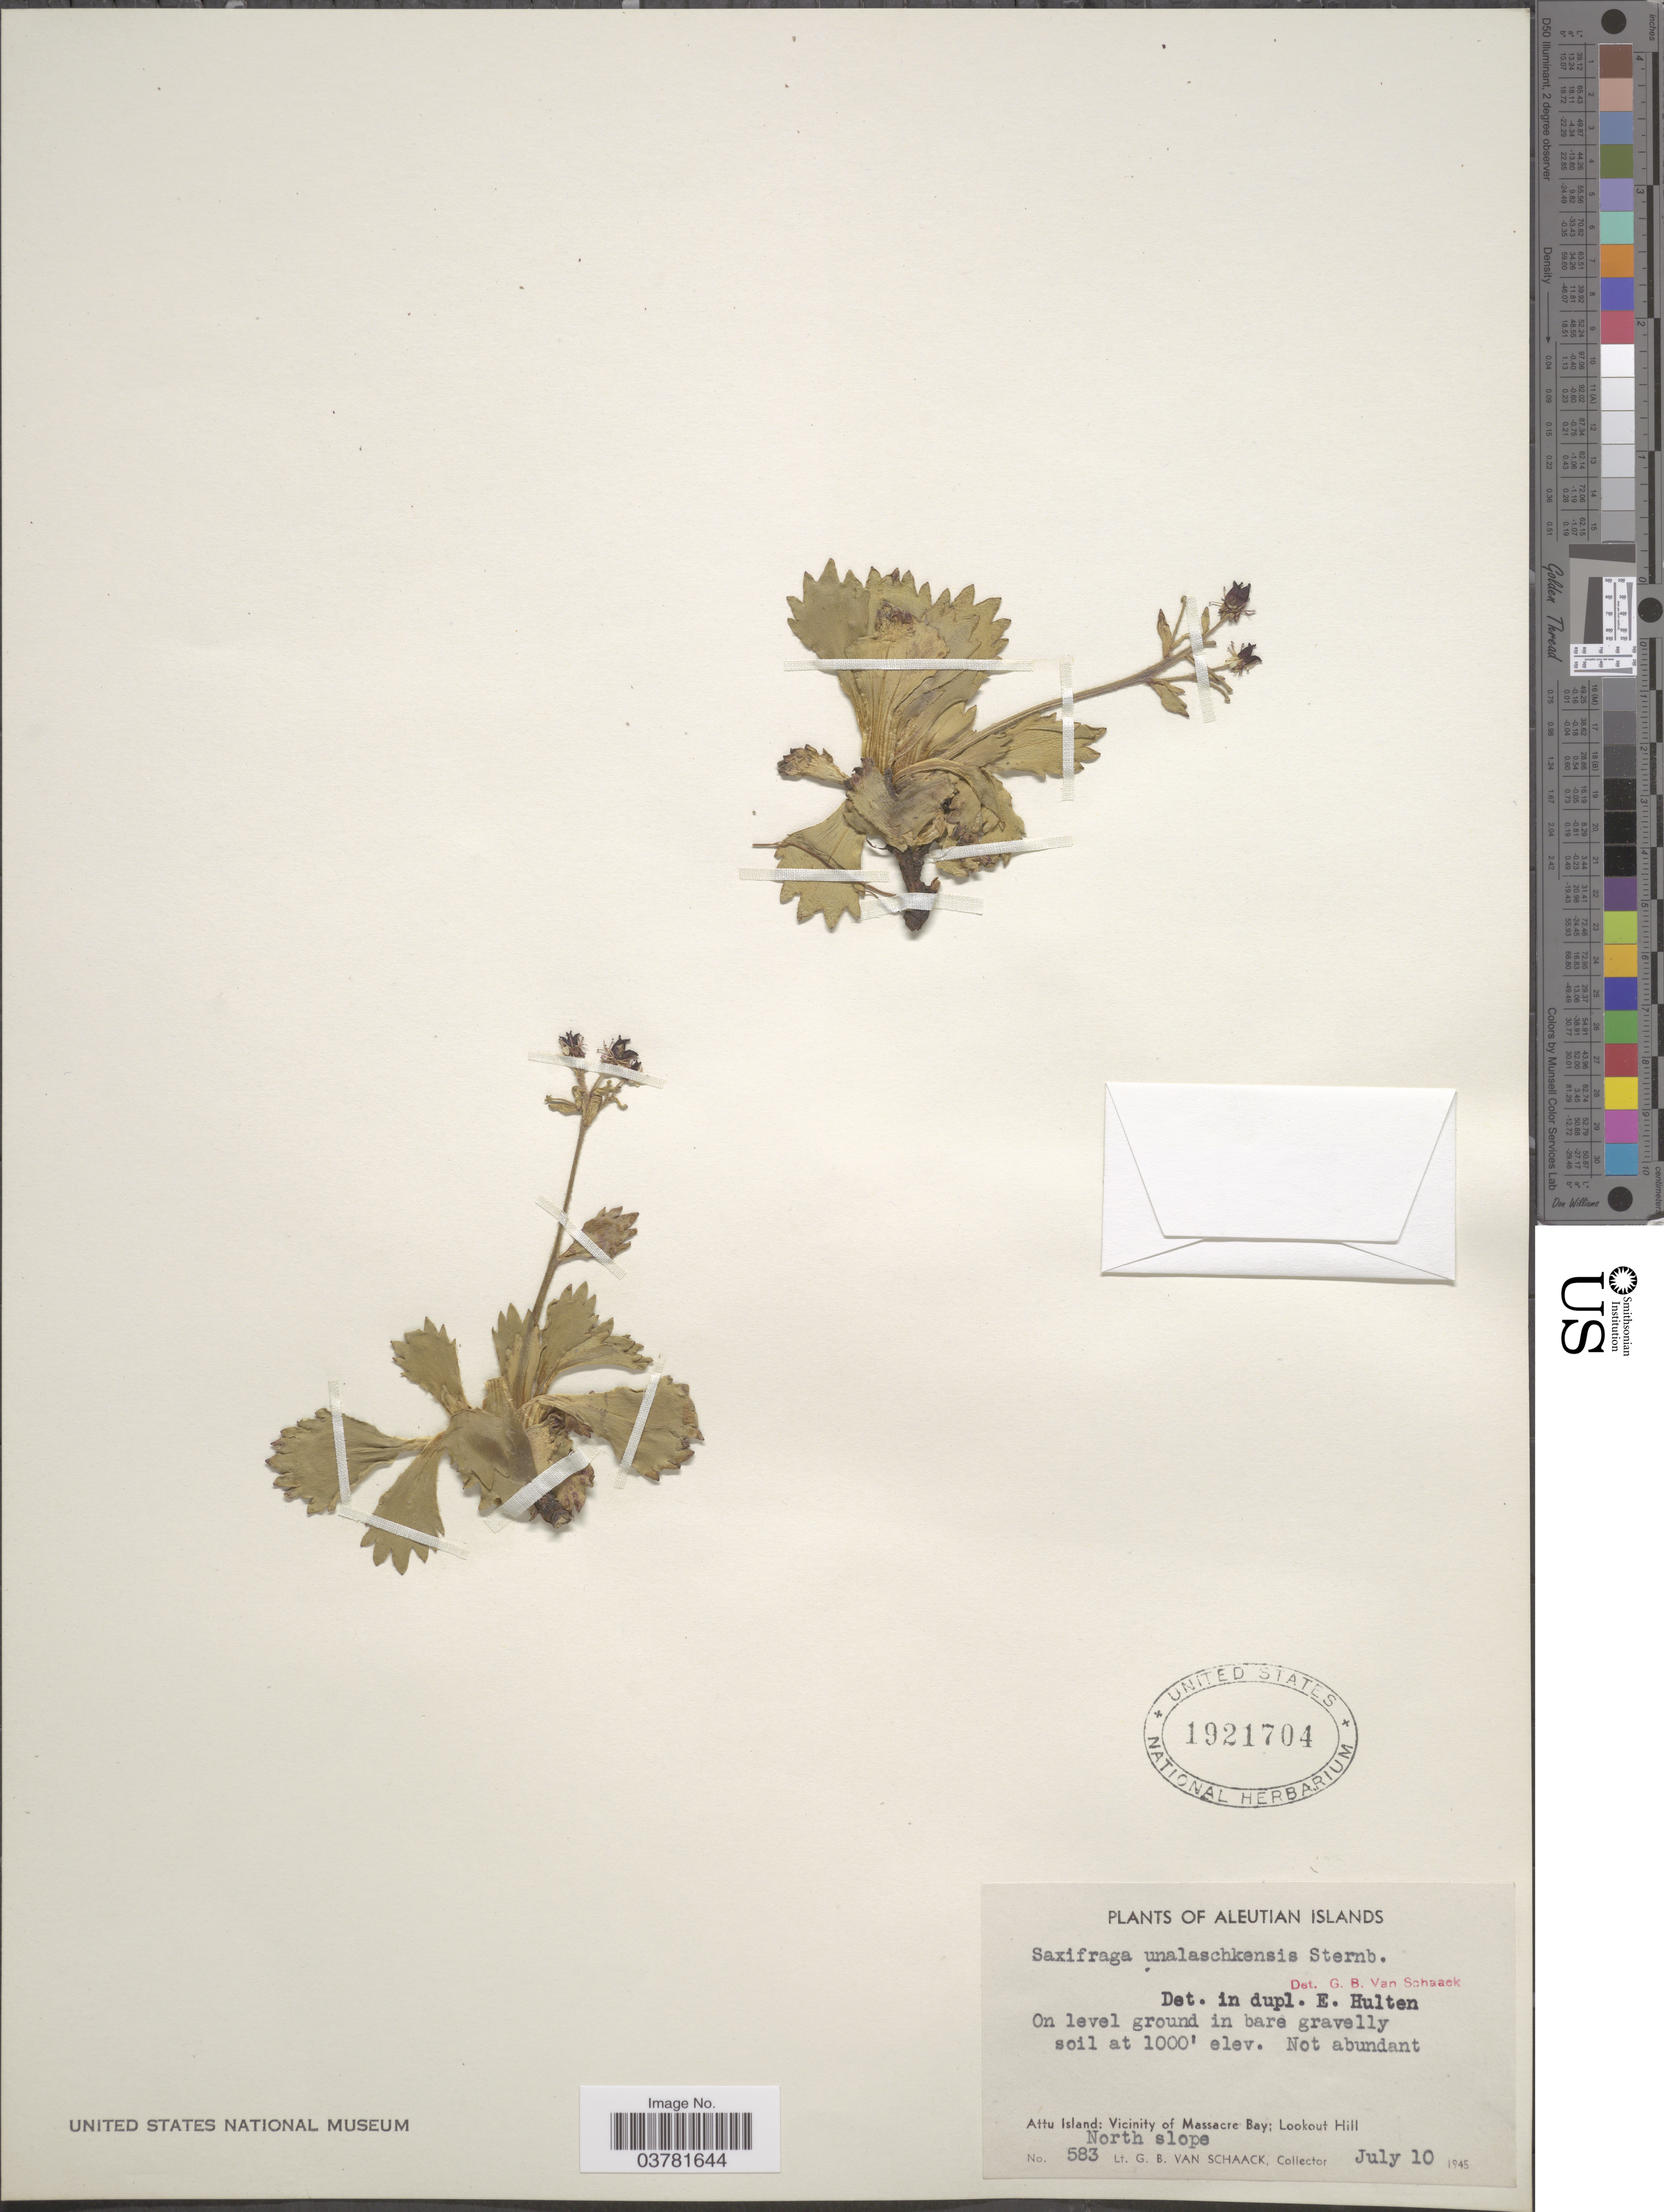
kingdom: Plantae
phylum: Tracheophyta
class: Magnoliopsida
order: Saxifragales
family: Saxifragaceae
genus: Micranthes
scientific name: Micranthes unalaschcensis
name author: (Sternb.) Gornall & H. Ohba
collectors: G. Van Schaack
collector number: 583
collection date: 1945-07-10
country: United States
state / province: Alaska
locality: Aleutian Islands. Attu Island: Vicinity of Massacre Bay: Lookout Hill. North slope.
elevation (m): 305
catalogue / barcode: US 1921704